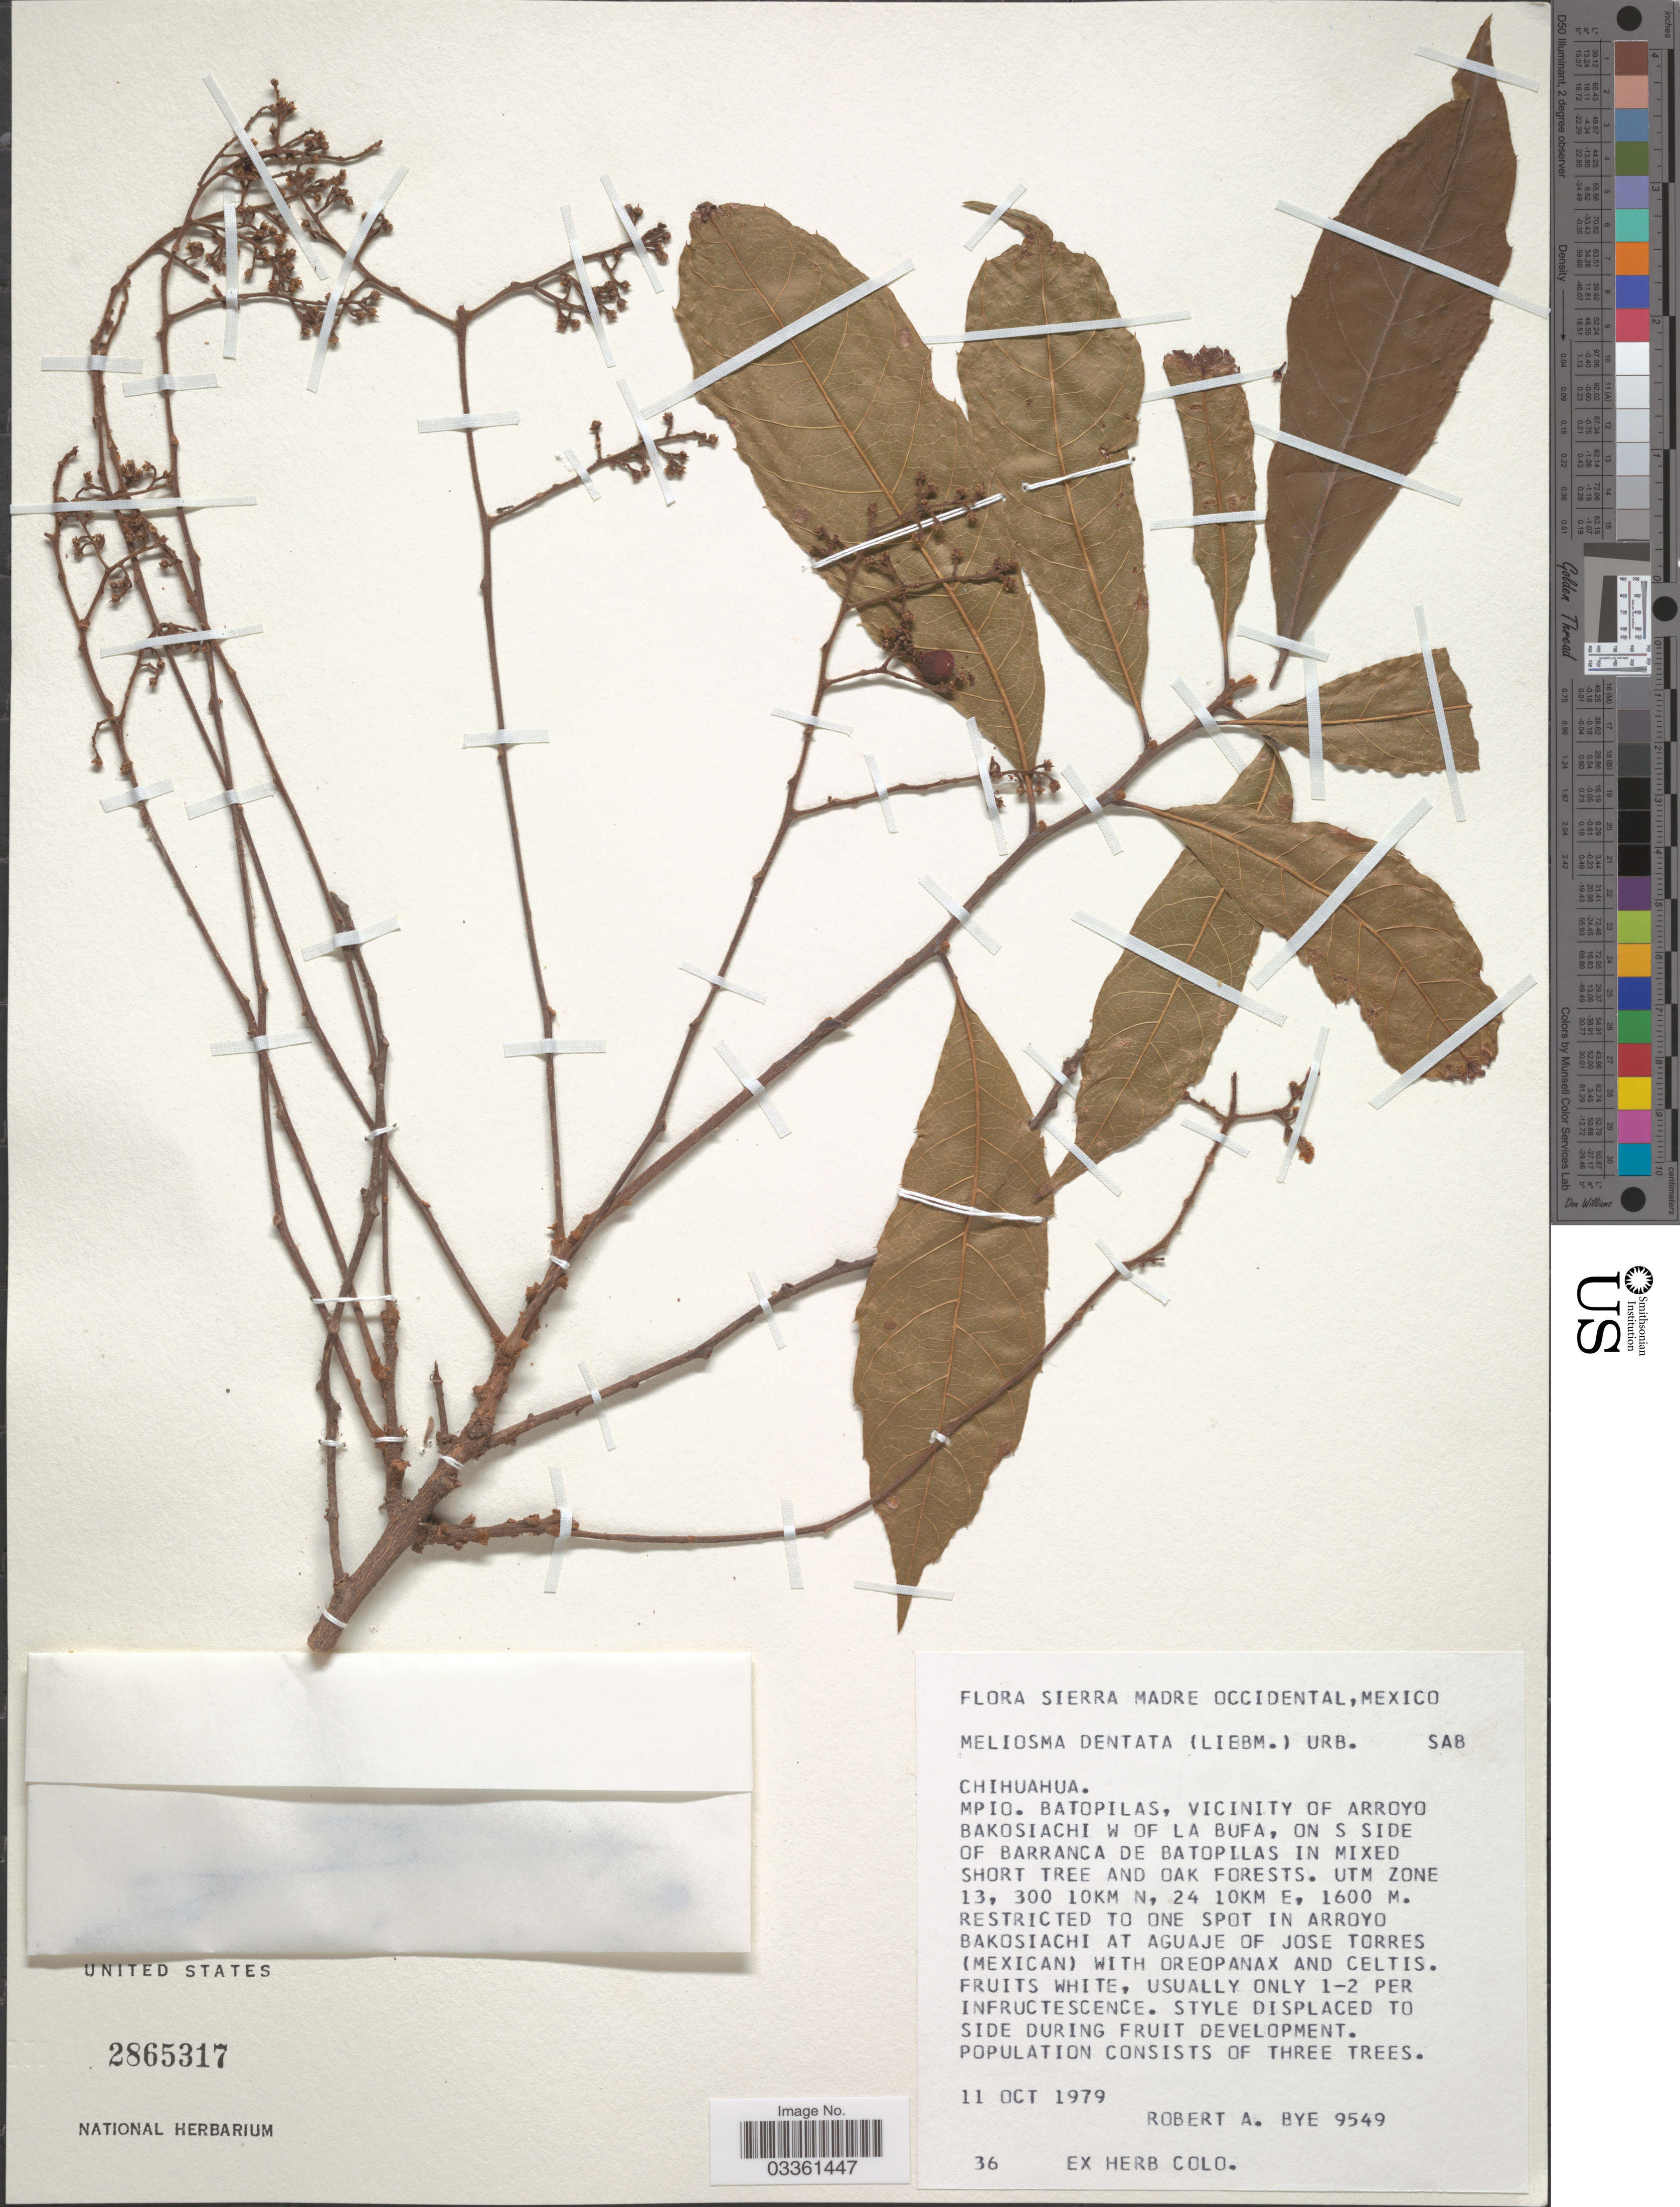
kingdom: Plantae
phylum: Tracheophyta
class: Magnoliopsida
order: Proteales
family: Sabiaceae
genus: Meliosma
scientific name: Meliosma dentata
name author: (Liebm.) Urb.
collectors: R. A. Bye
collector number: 9549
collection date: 1979-10-11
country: Mexico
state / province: Chihuahua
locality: Mpio. Batopilas, vicinity of Arroyo Bakosiachi W of La Bufa, on S side of Barranca de Batopilas in mixed short tree and oak forests. UTM zone 13, 300 10km E.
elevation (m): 1600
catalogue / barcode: US 2865317